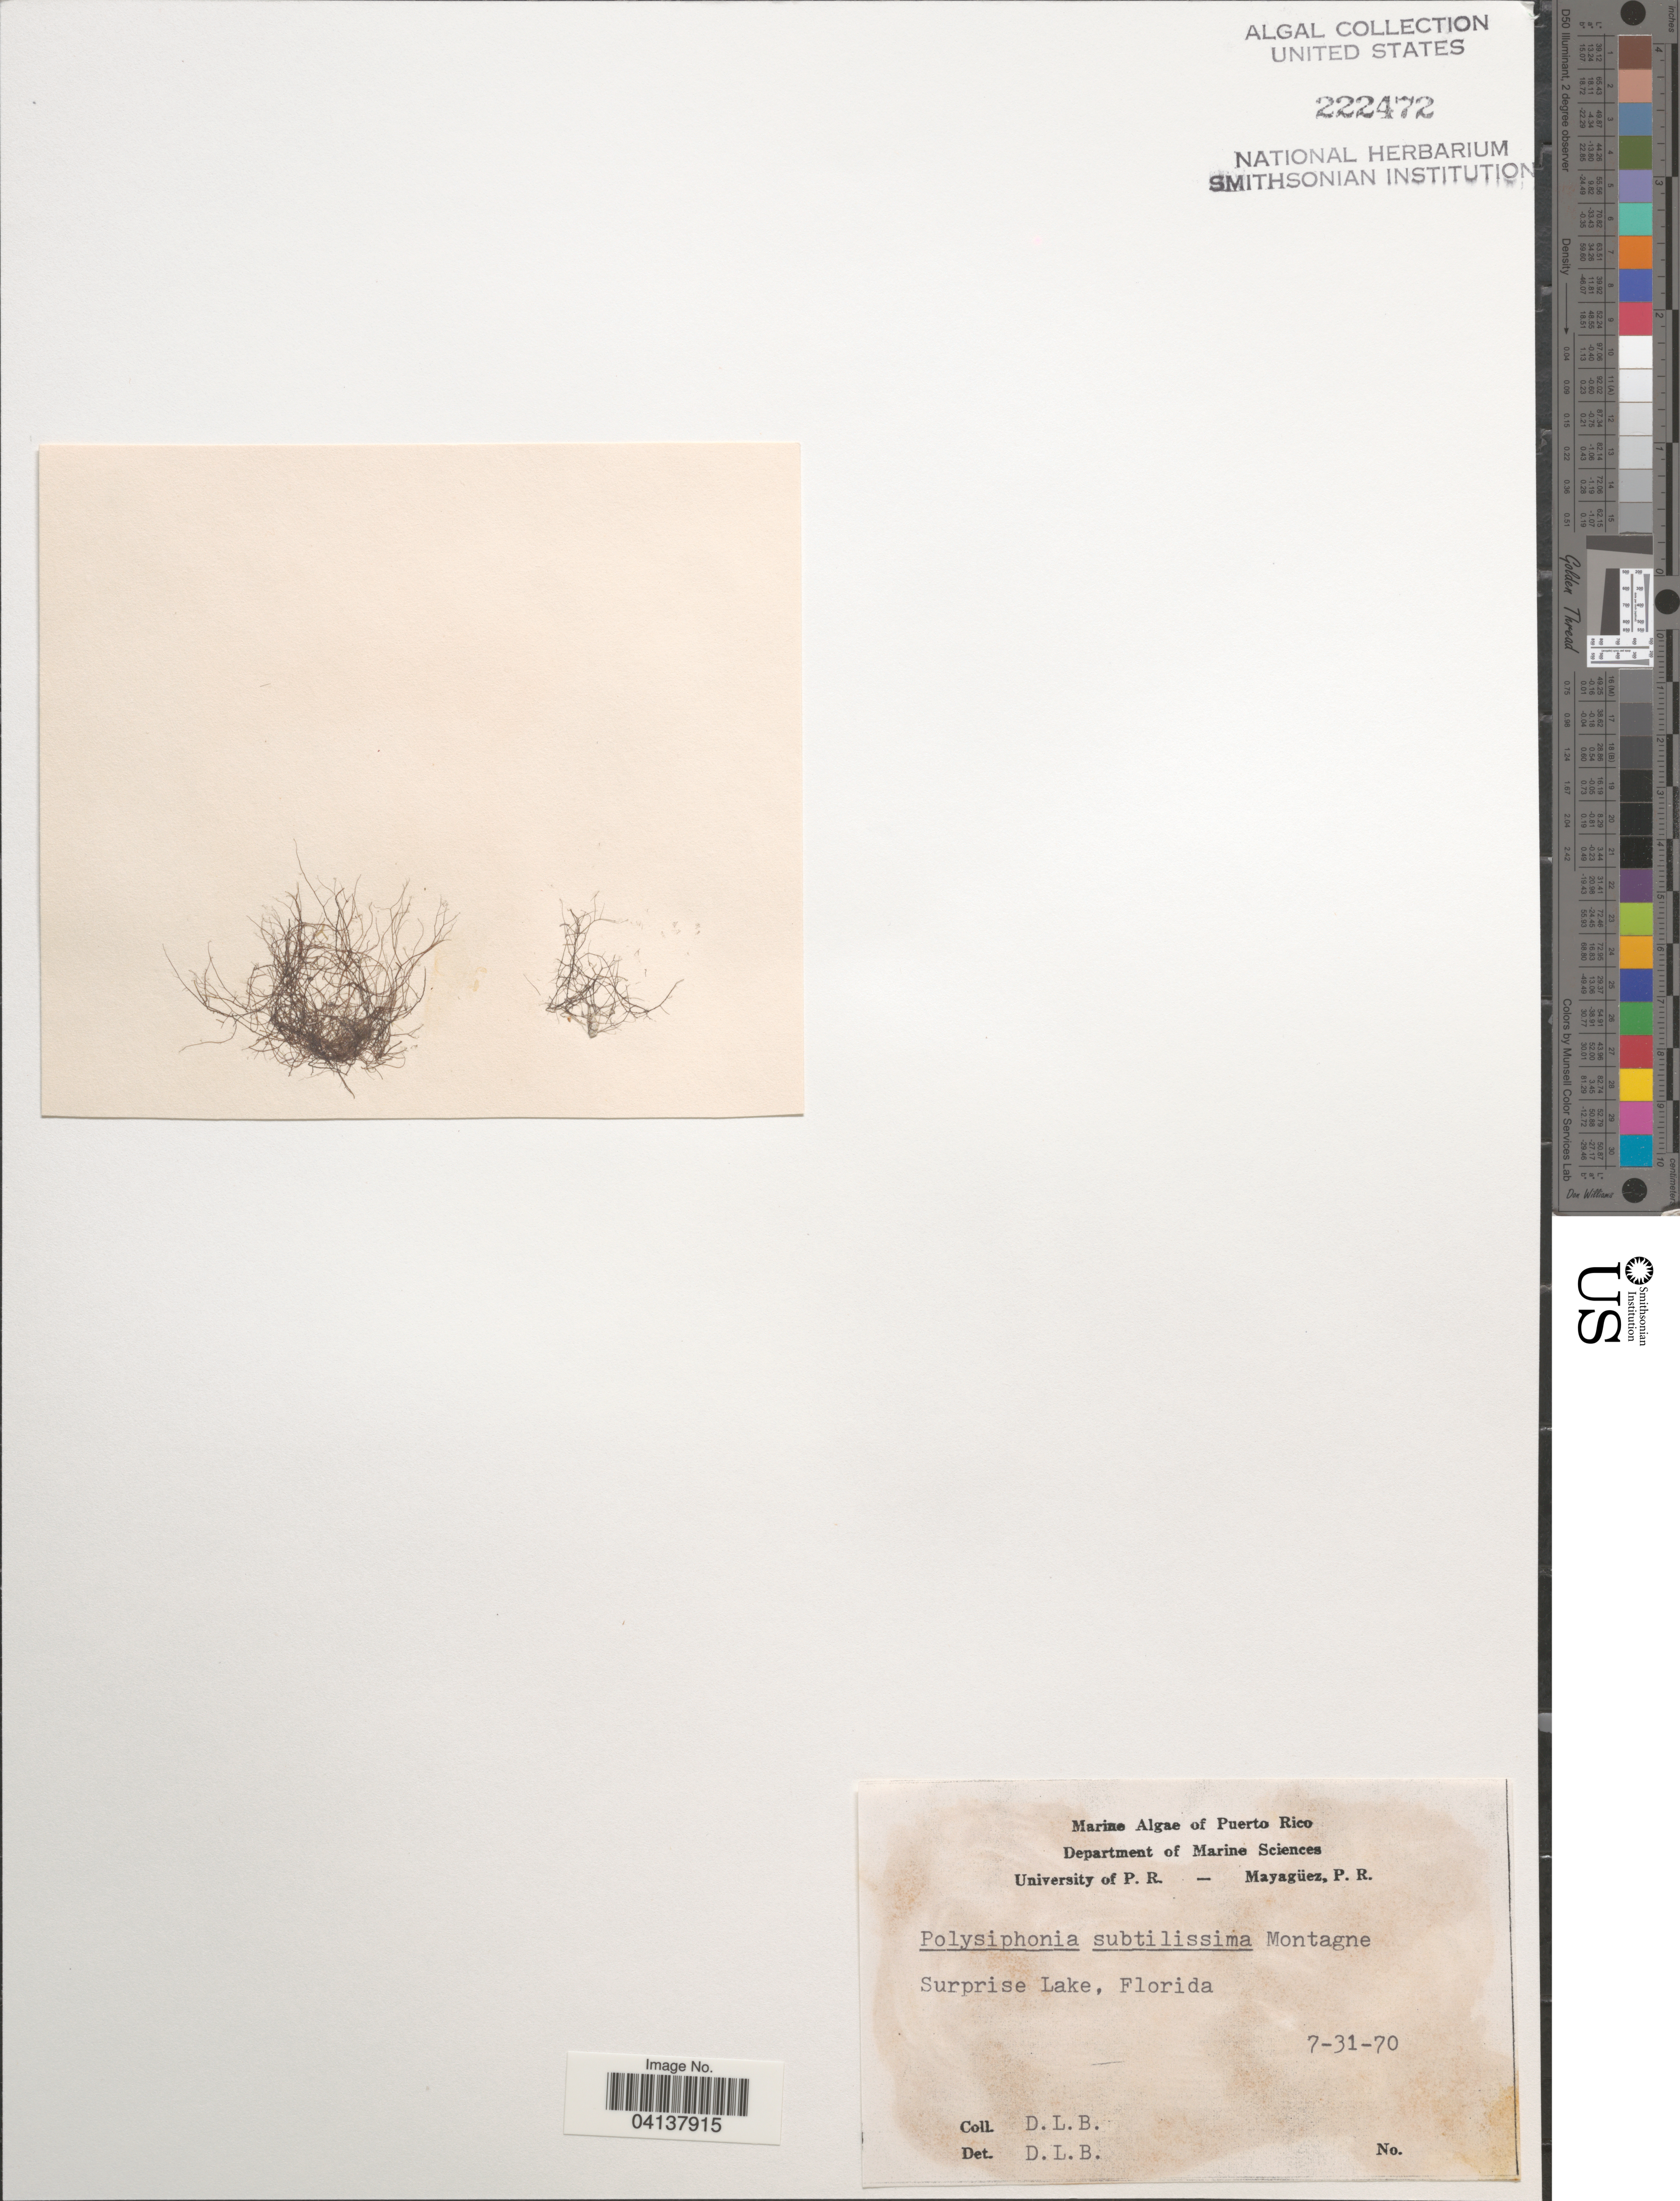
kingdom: Plantae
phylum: Rhodophyta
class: Florideophyceae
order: Ceramiales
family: Rhodomelaceae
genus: Polysiphonia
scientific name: Polysiphonia subtilissima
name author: Mont.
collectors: D. L. B.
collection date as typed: Transcribed d/m/y: 31/7/70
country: United States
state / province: Florida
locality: Surprise Lake.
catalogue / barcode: US 222472